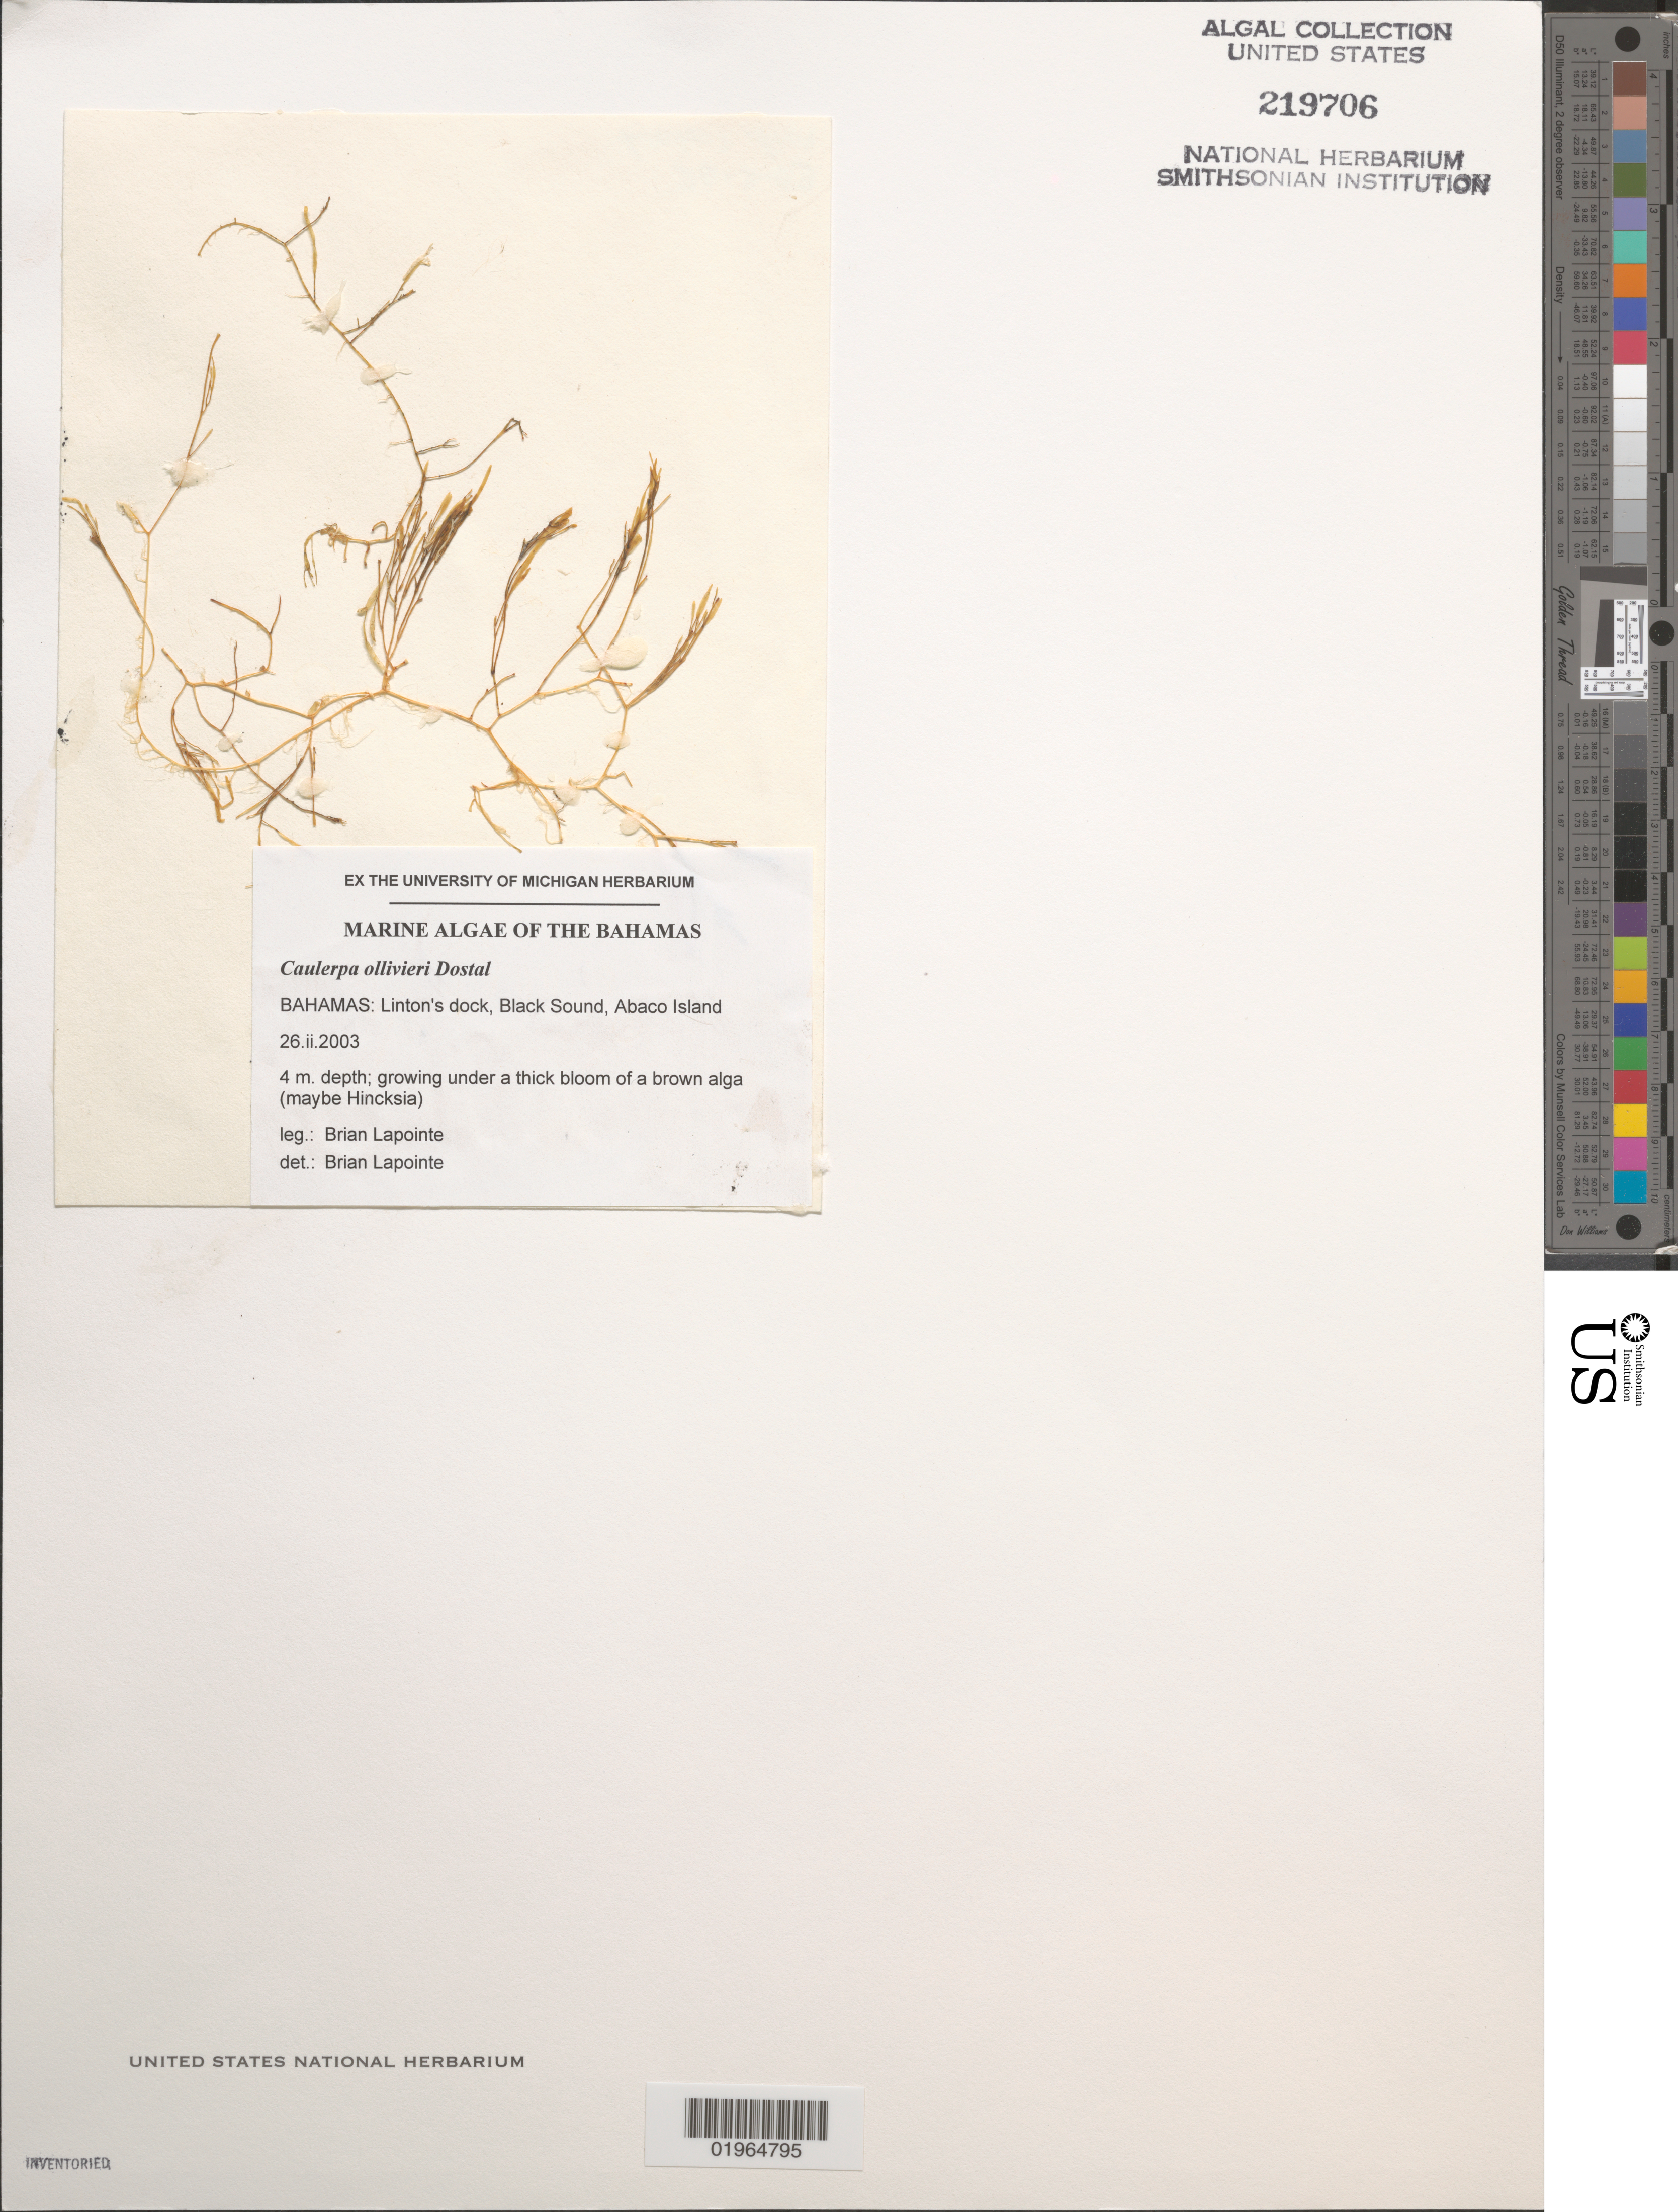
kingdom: Plantae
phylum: Chlorophyta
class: Ulvophyceae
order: Bryopsidales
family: Caulerpaceae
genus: Caulerpa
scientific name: Caulerpa prolifera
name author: (Forssk.) J.V.Lamouroux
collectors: B. Lapointe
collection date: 2003-02-26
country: Bahamas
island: Abaco Island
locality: Linton's dock, Black Sound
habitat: Growing under thick bloom of a brown algae (maybe Hincksia)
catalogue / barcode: US 219706